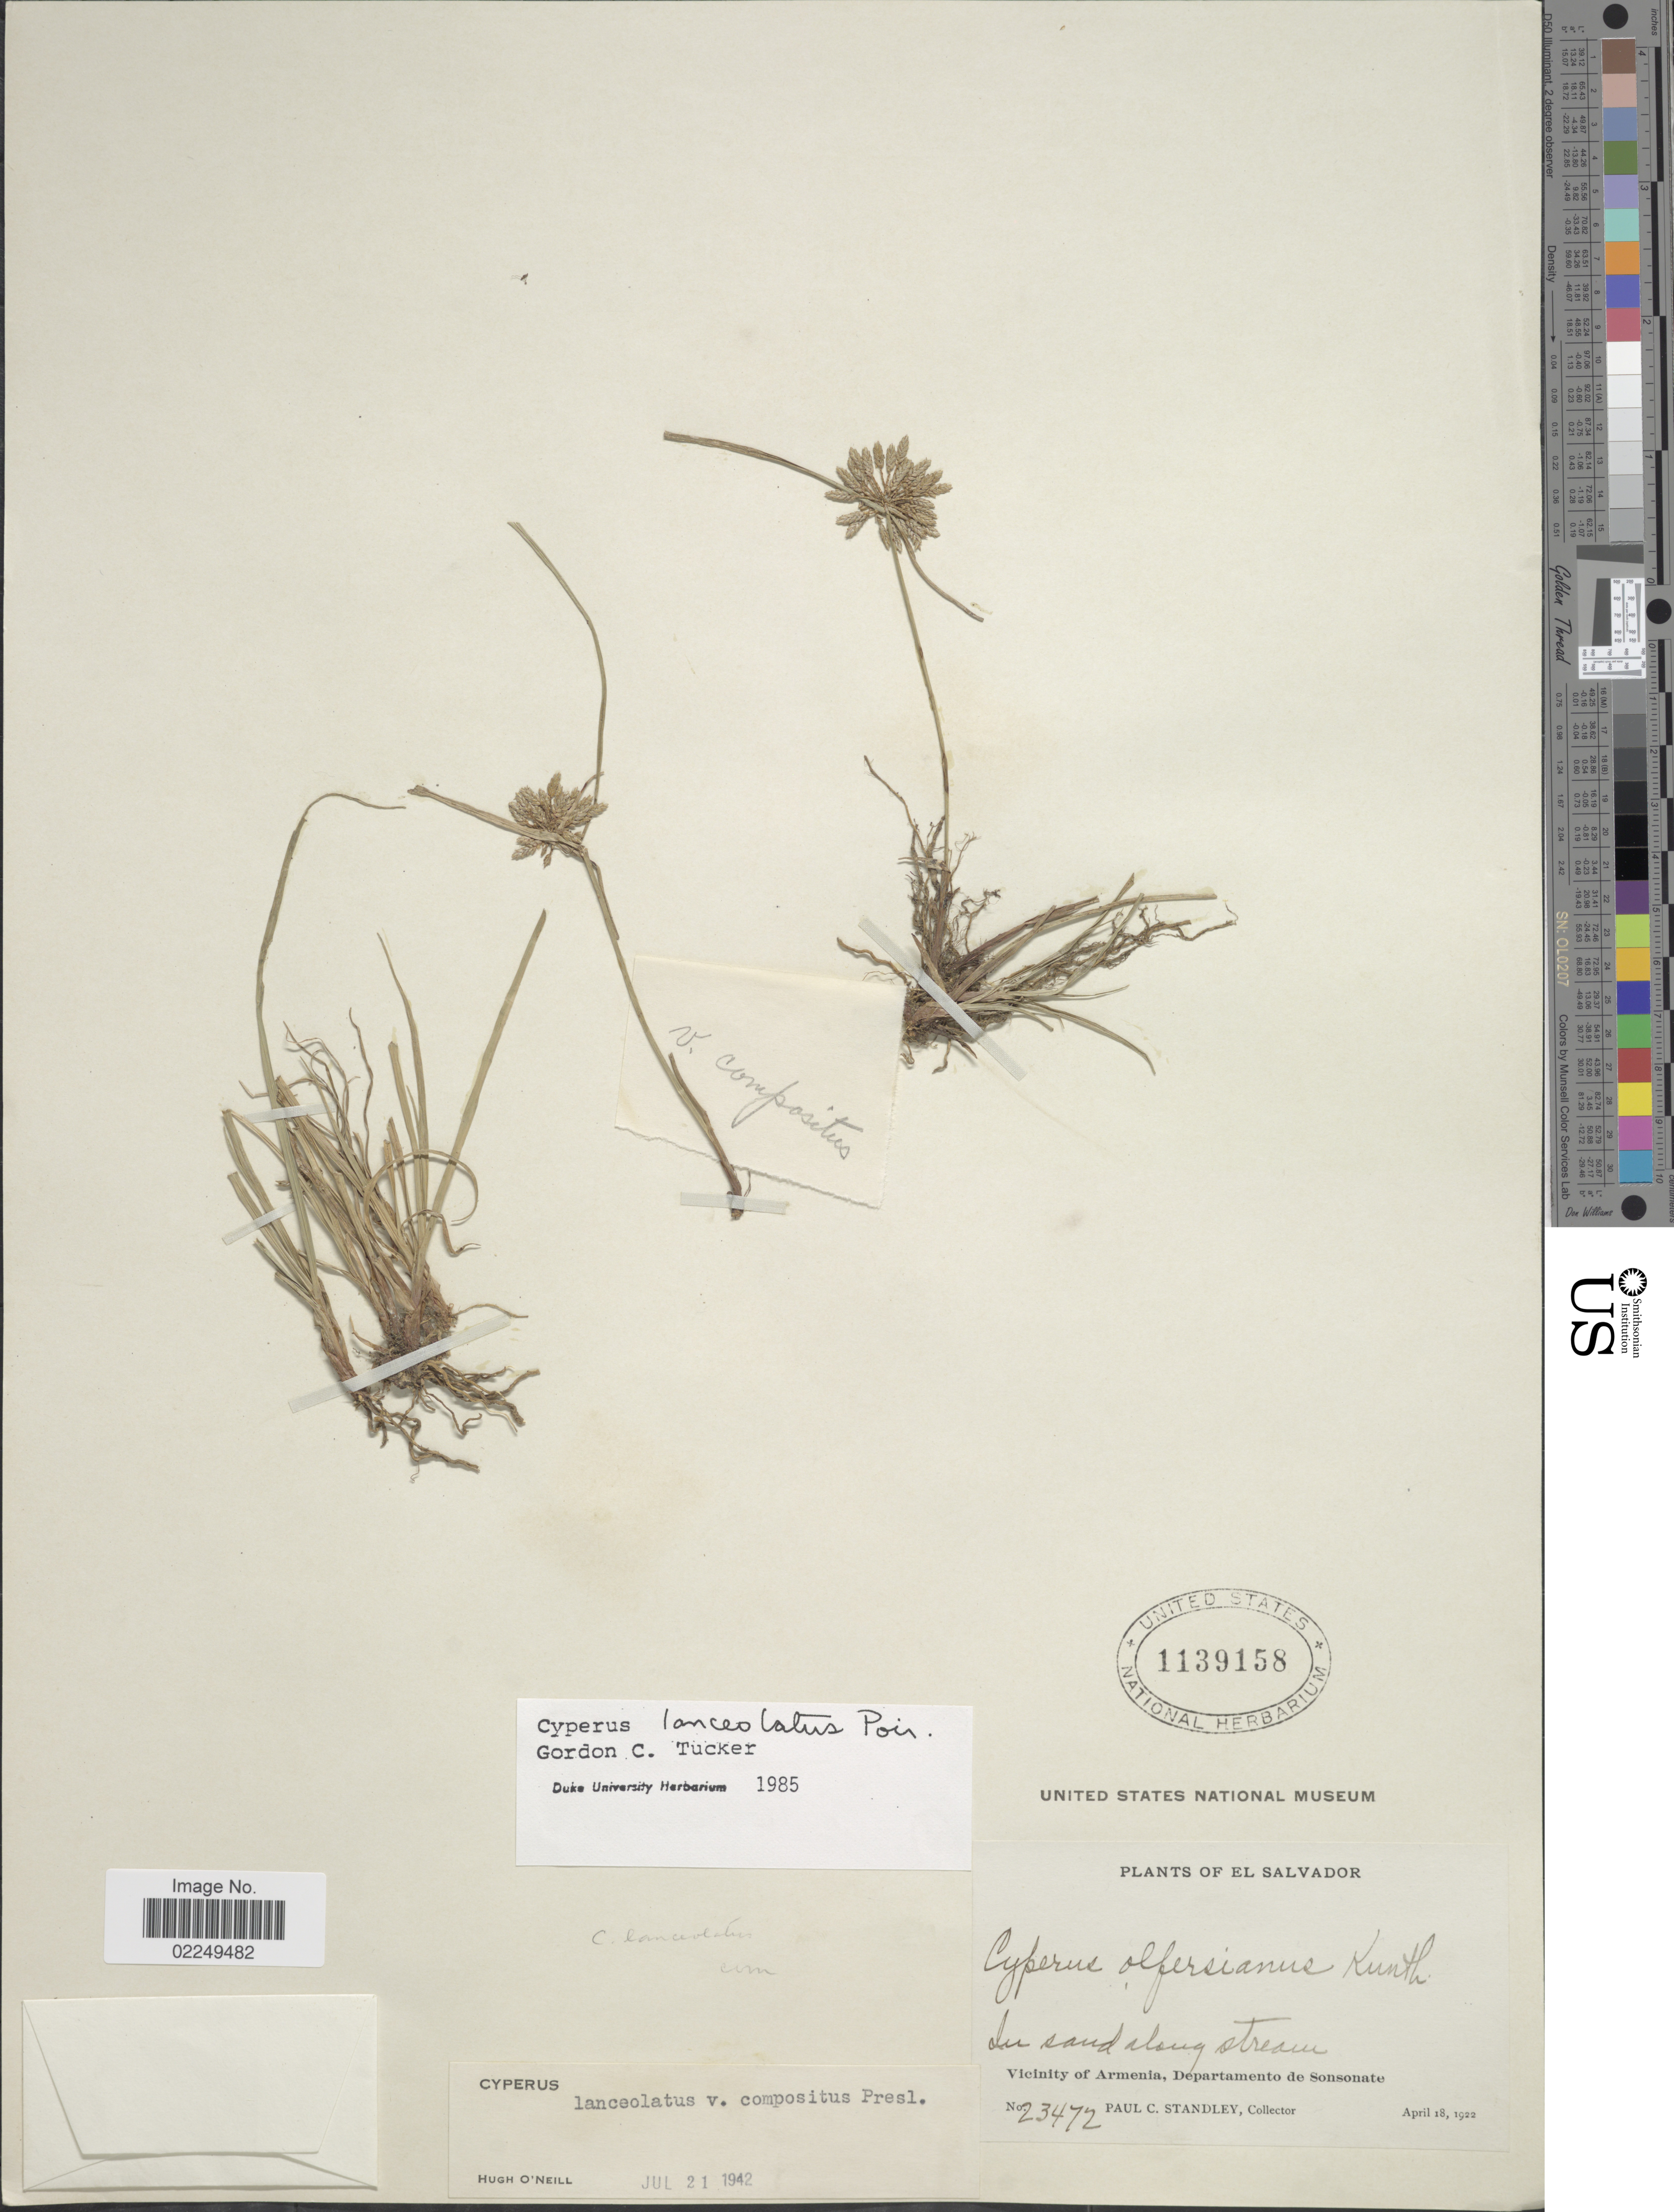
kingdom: Plantae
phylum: Tracheophyta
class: Liliopsida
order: Poales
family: Cyperaceae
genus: Cyperus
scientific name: Cyperus lanceolatus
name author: Poir.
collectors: P. C. Standley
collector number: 23472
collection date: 1922-04-18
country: El Salvador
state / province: Sonsonate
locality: Vicinity of Armenia, Departamento de Sonsonate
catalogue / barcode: US 1139158